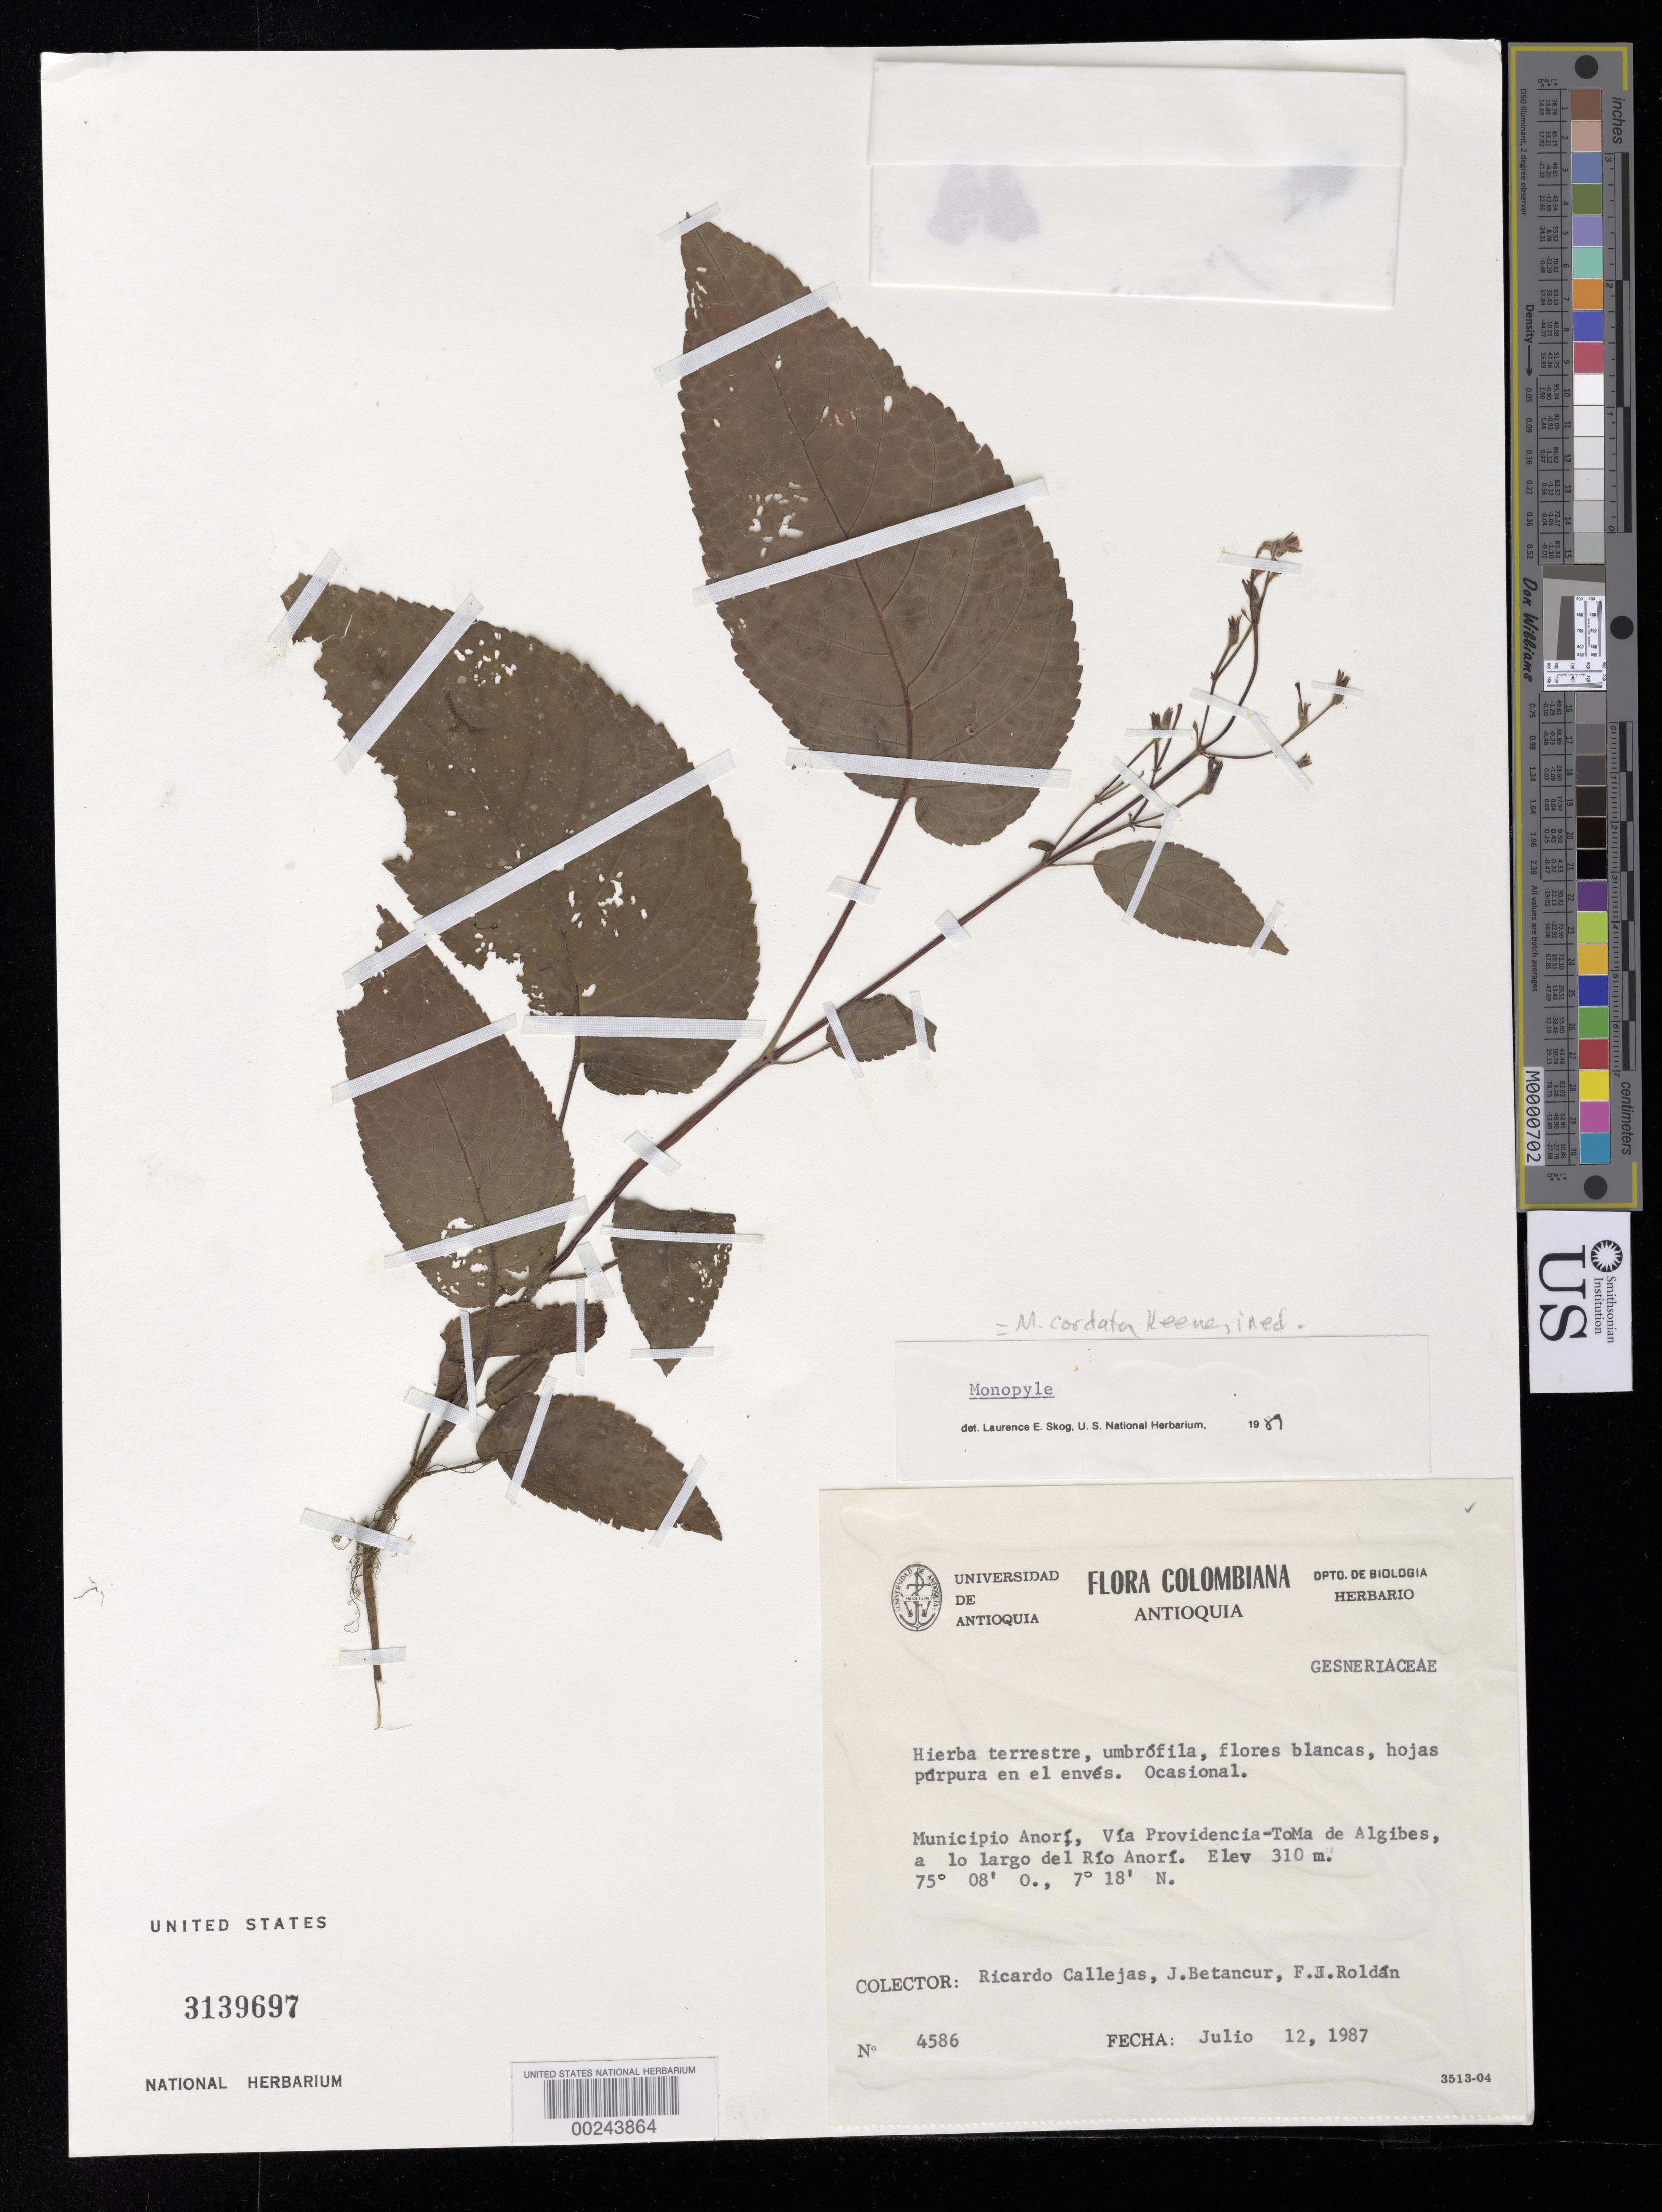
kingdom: Plantae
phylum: Tracheophyta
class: Magnoliopsida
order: Lamiales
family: Gesneriaceae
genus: Monopyle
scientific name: Monopyle macrocarpa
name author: Benth.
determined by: Skog, Laurence E.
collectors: R. Callejas, J. C. Betancur & F. J. Roldán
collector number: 4586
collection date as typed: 12 Jul 1987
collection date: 1987-07-12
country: Colombia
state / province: Antioquia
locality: Mpio. Anorí: Via Dos Bocas-Providencia-Toma de Algibes, a lo largo del rio Anorí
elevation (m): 310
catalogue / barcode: US 3139697